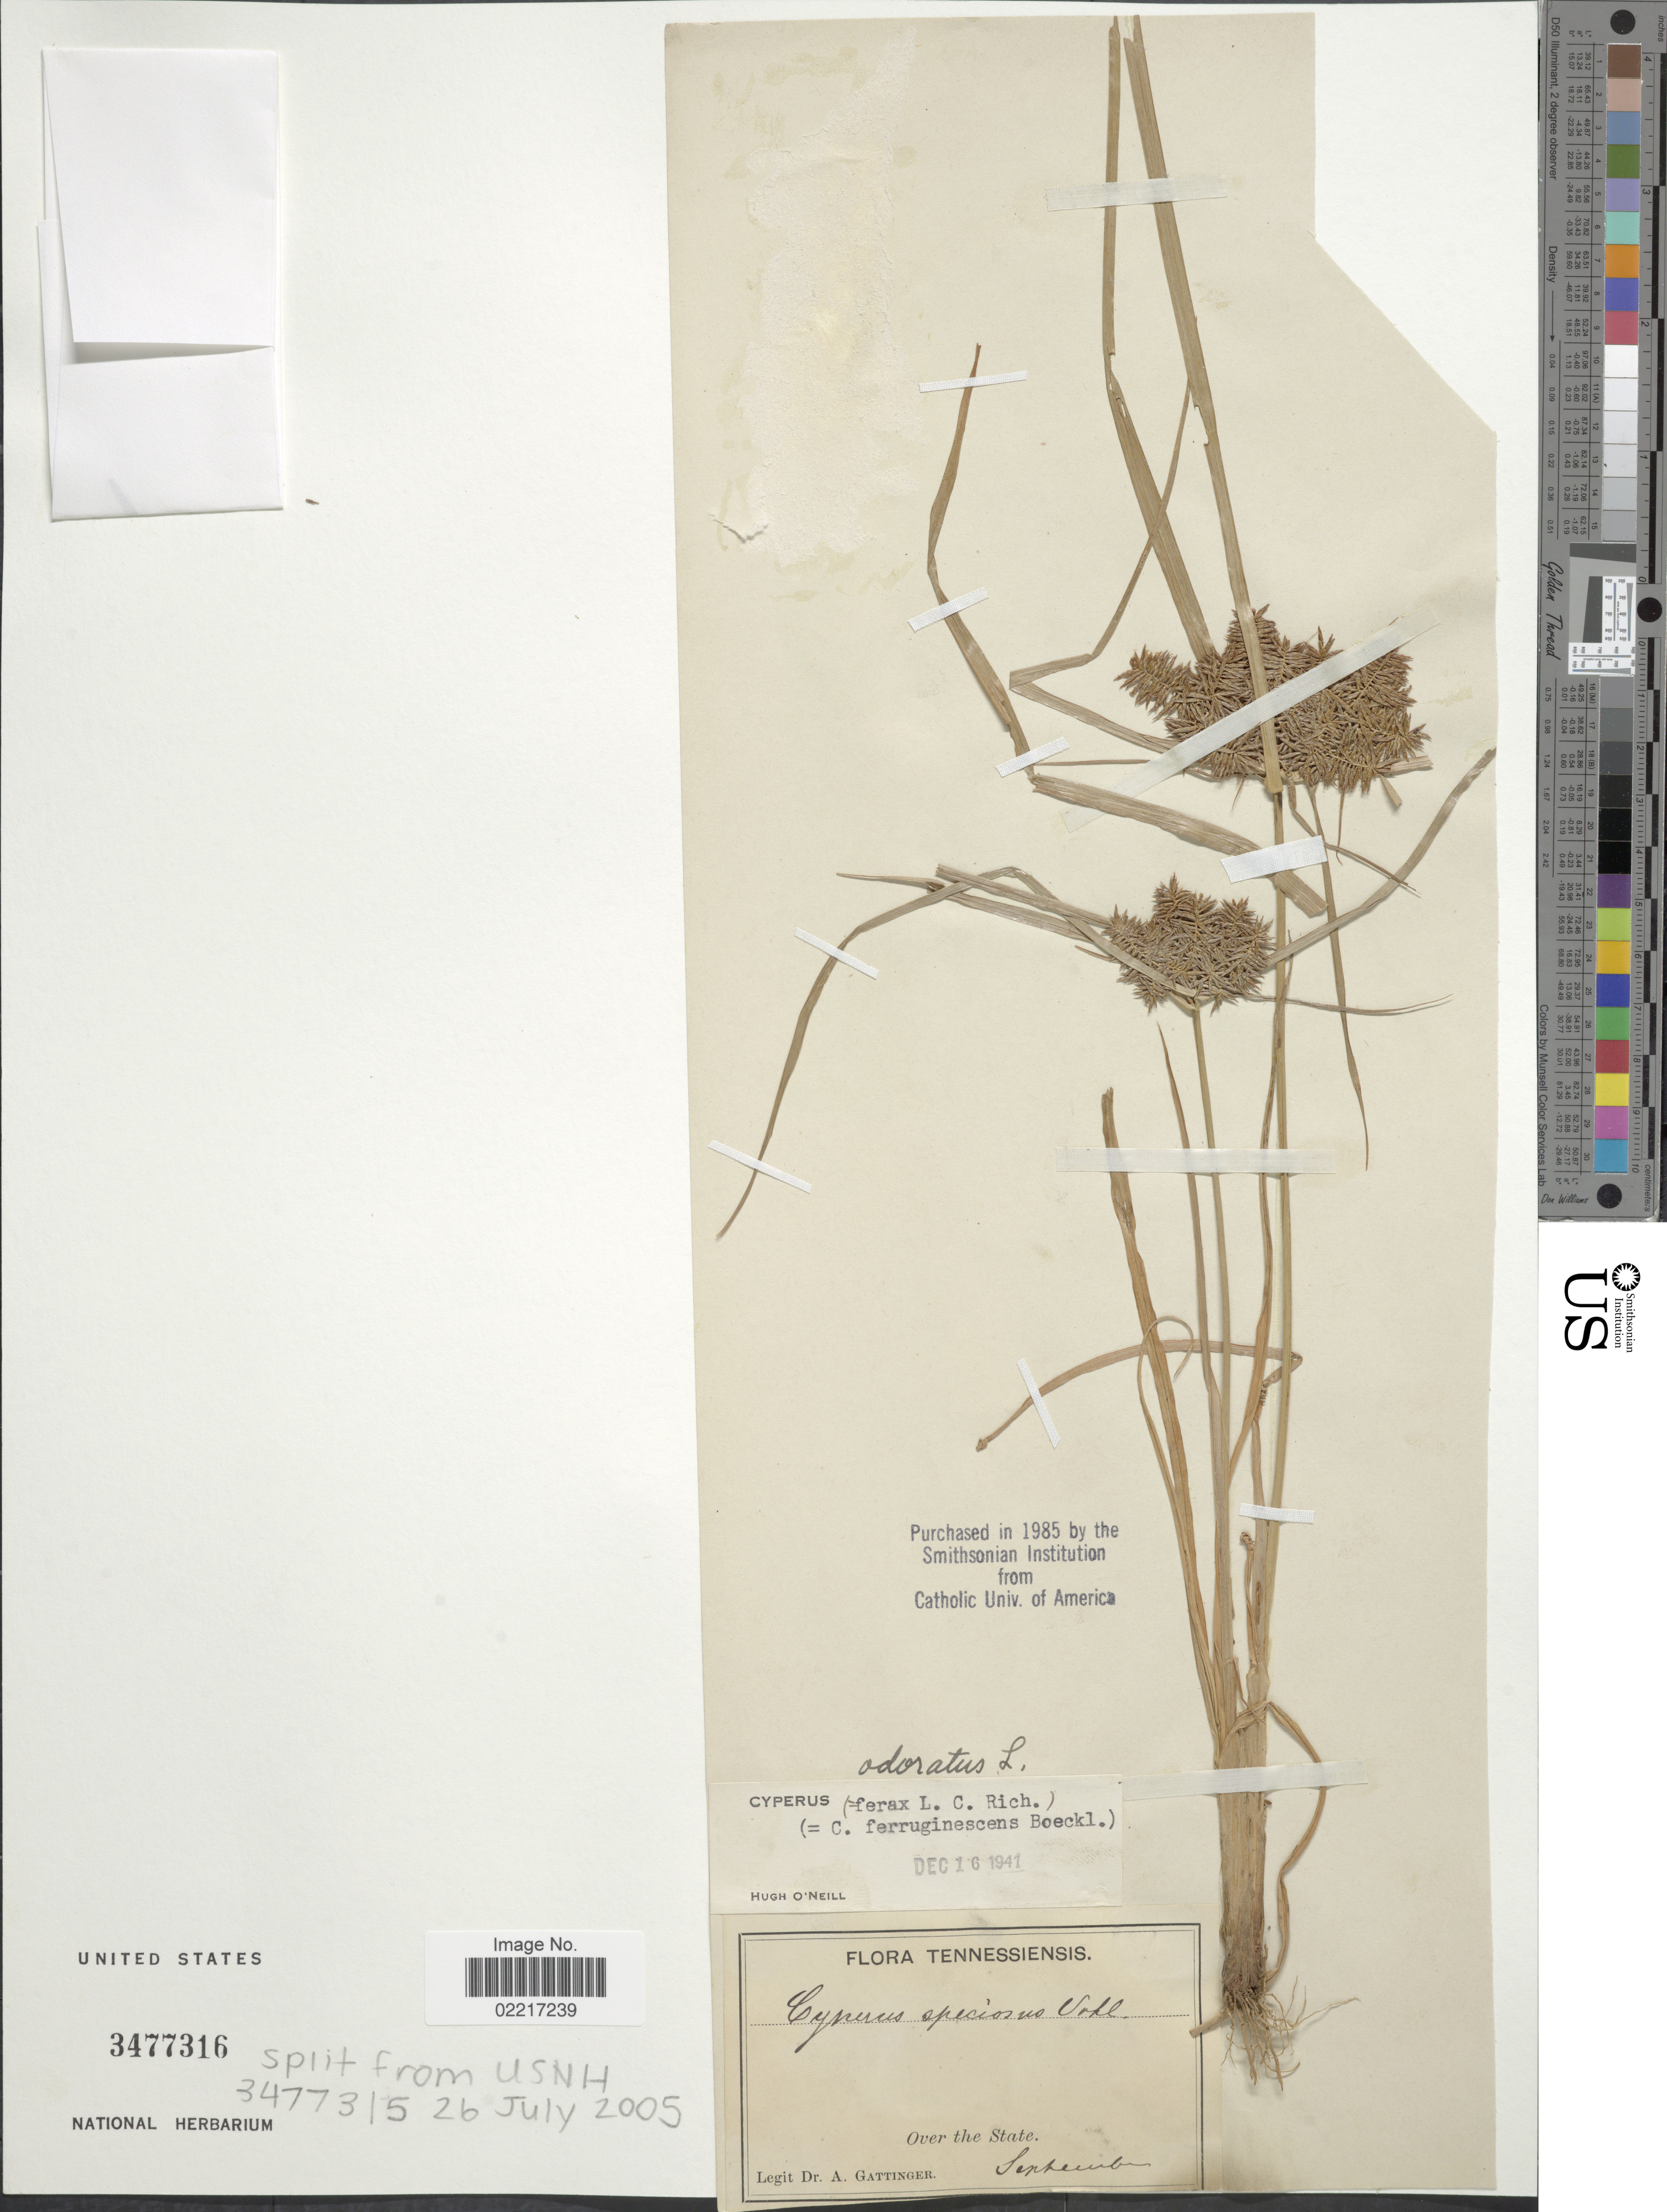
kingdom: Plantae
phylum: Tracheophyta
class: Liliopsida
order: Poales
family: Cyperaceae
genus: Cyperus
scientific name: Cyperus odoratus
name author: L.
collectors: A. Gattinger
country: United States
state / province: Tennessee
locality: Over the State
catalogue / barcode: US 3477316